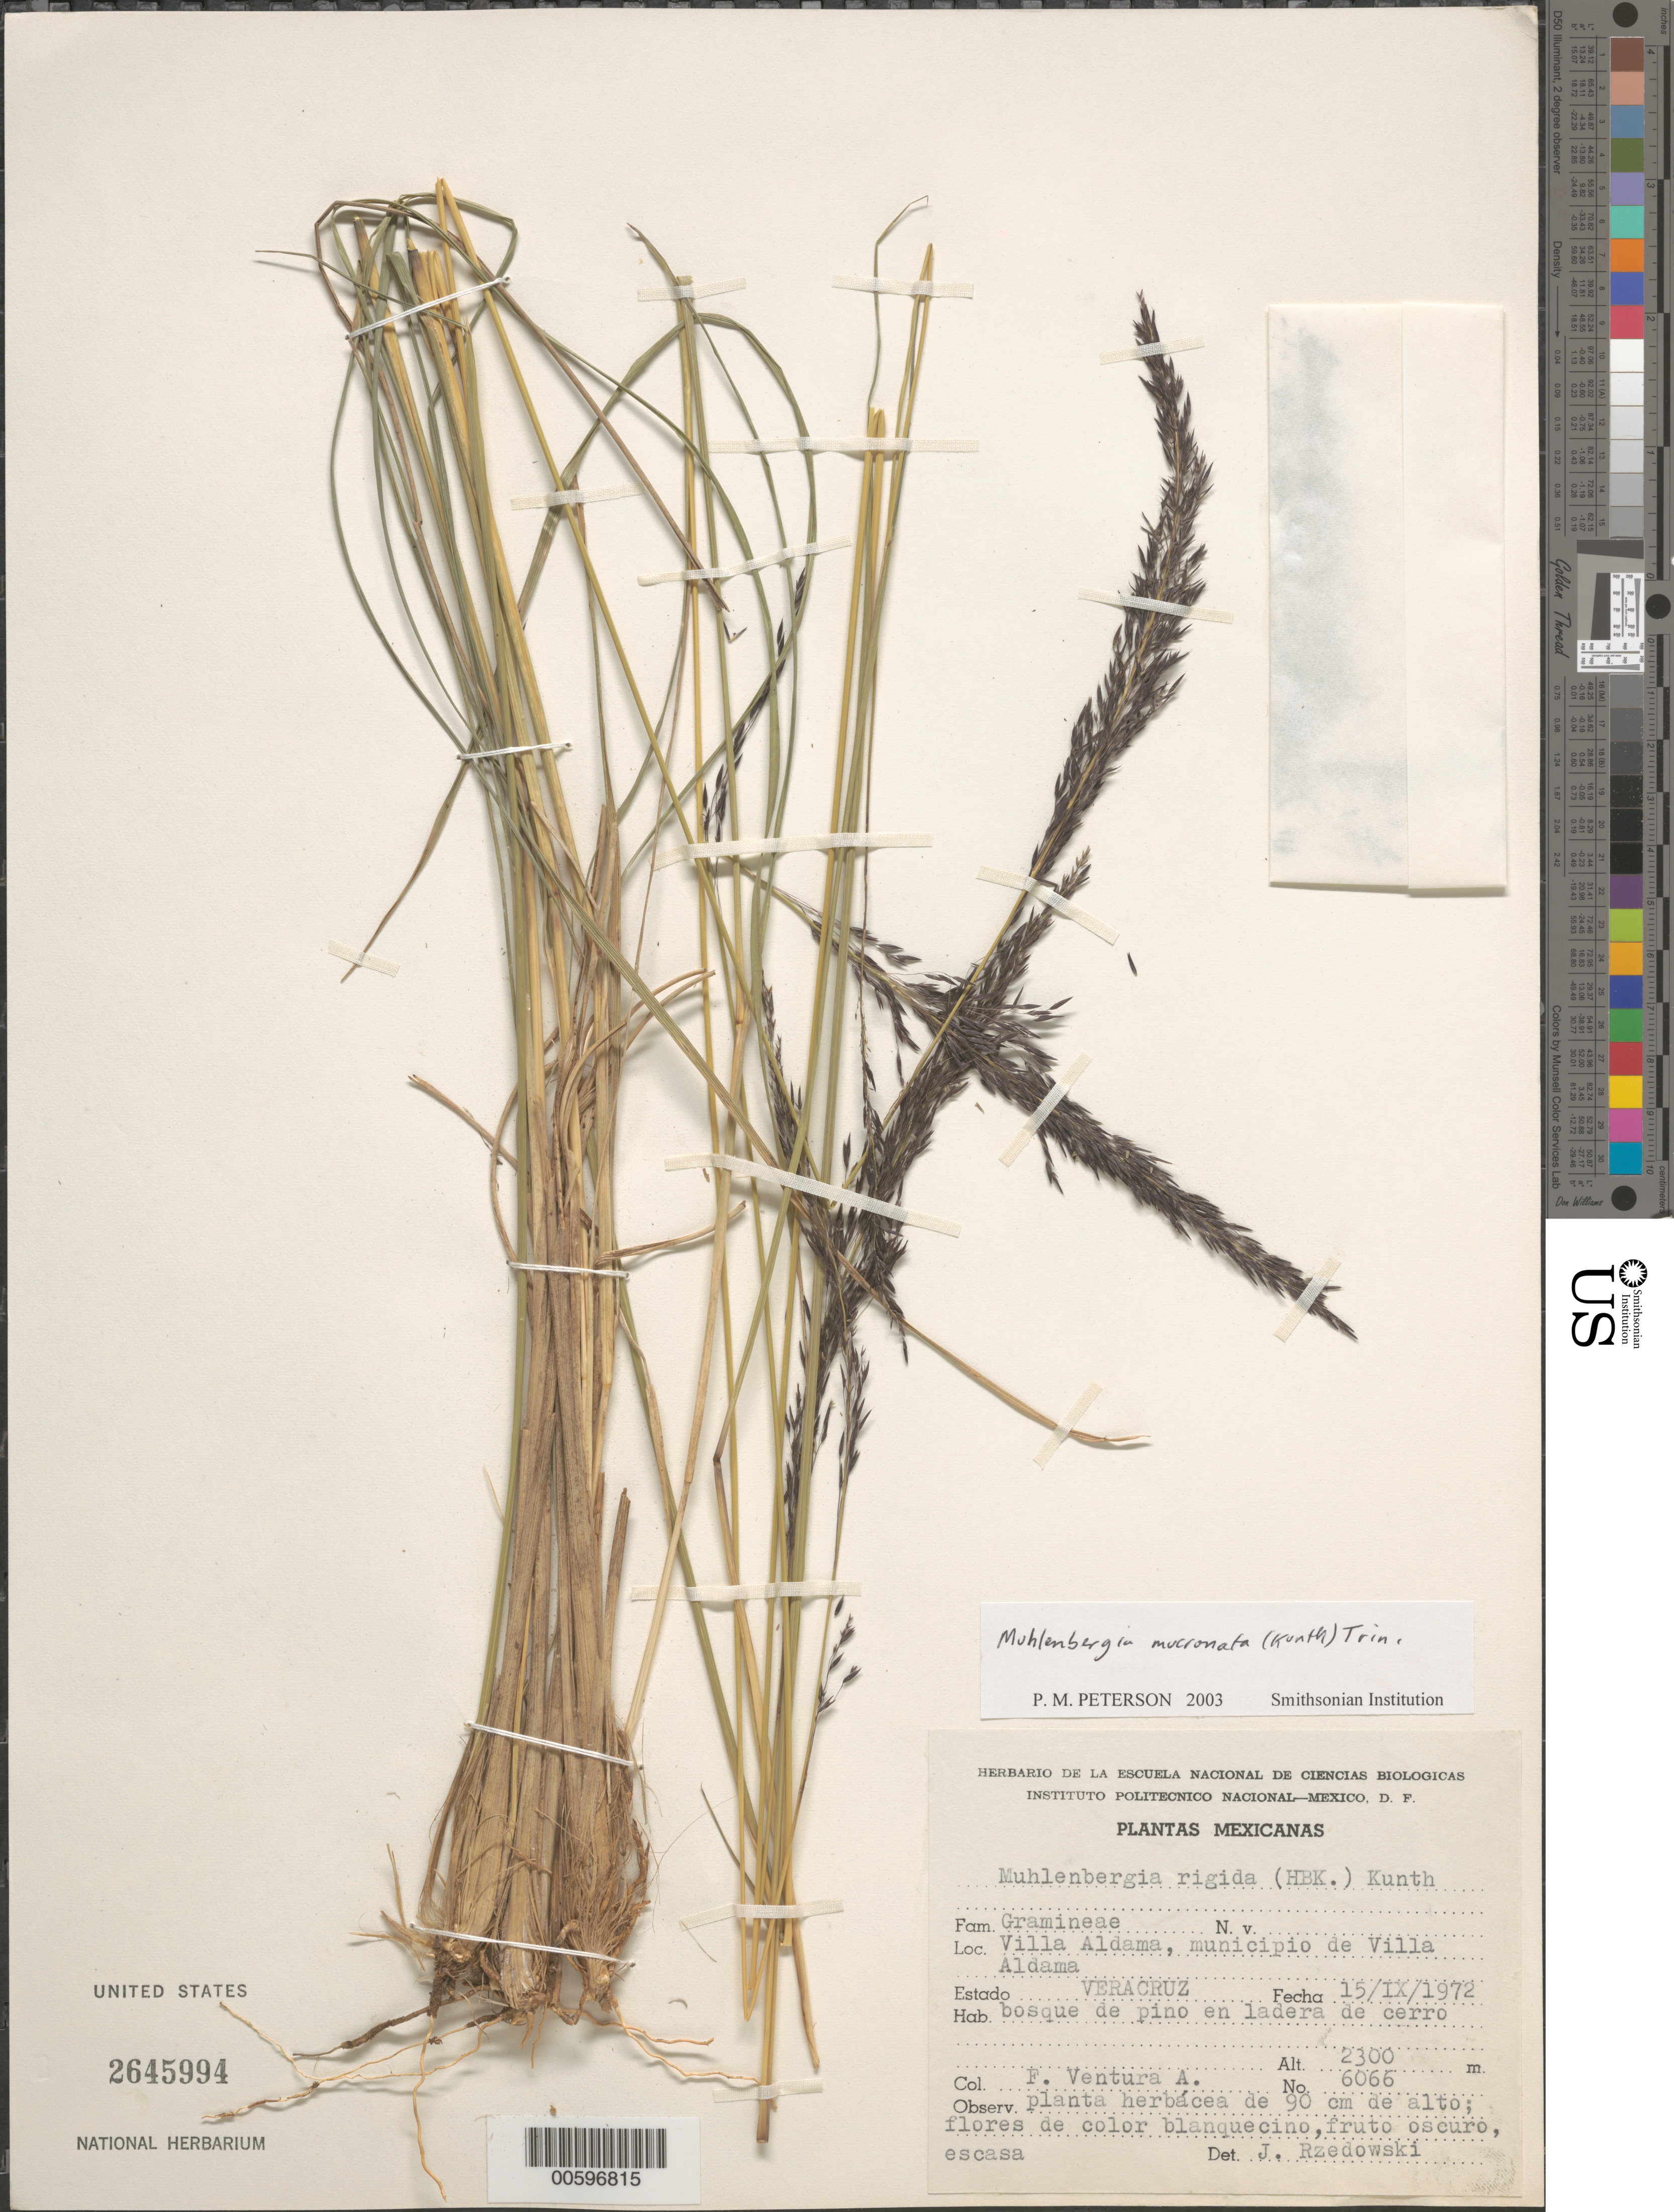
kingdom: Plantae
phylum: Tracheophyta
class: Liliopsida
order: Poales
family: Poaceae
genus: Muhlenbergia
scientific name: Muhlenbergia mucronata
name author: (Kunth) Trin.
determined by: Peterson, Paul M., (BOT), Smithsonian Institution - National Museum of Natural History (UNITED STATES)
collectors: F. Ventura A.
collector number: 6066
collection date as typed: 15 Sep 1972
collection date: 1972-09-15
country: Mexico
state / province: Veracruz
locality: Villa Aldama, municipio de Villa Aldama.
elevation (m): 2300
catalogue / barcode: US 2645994